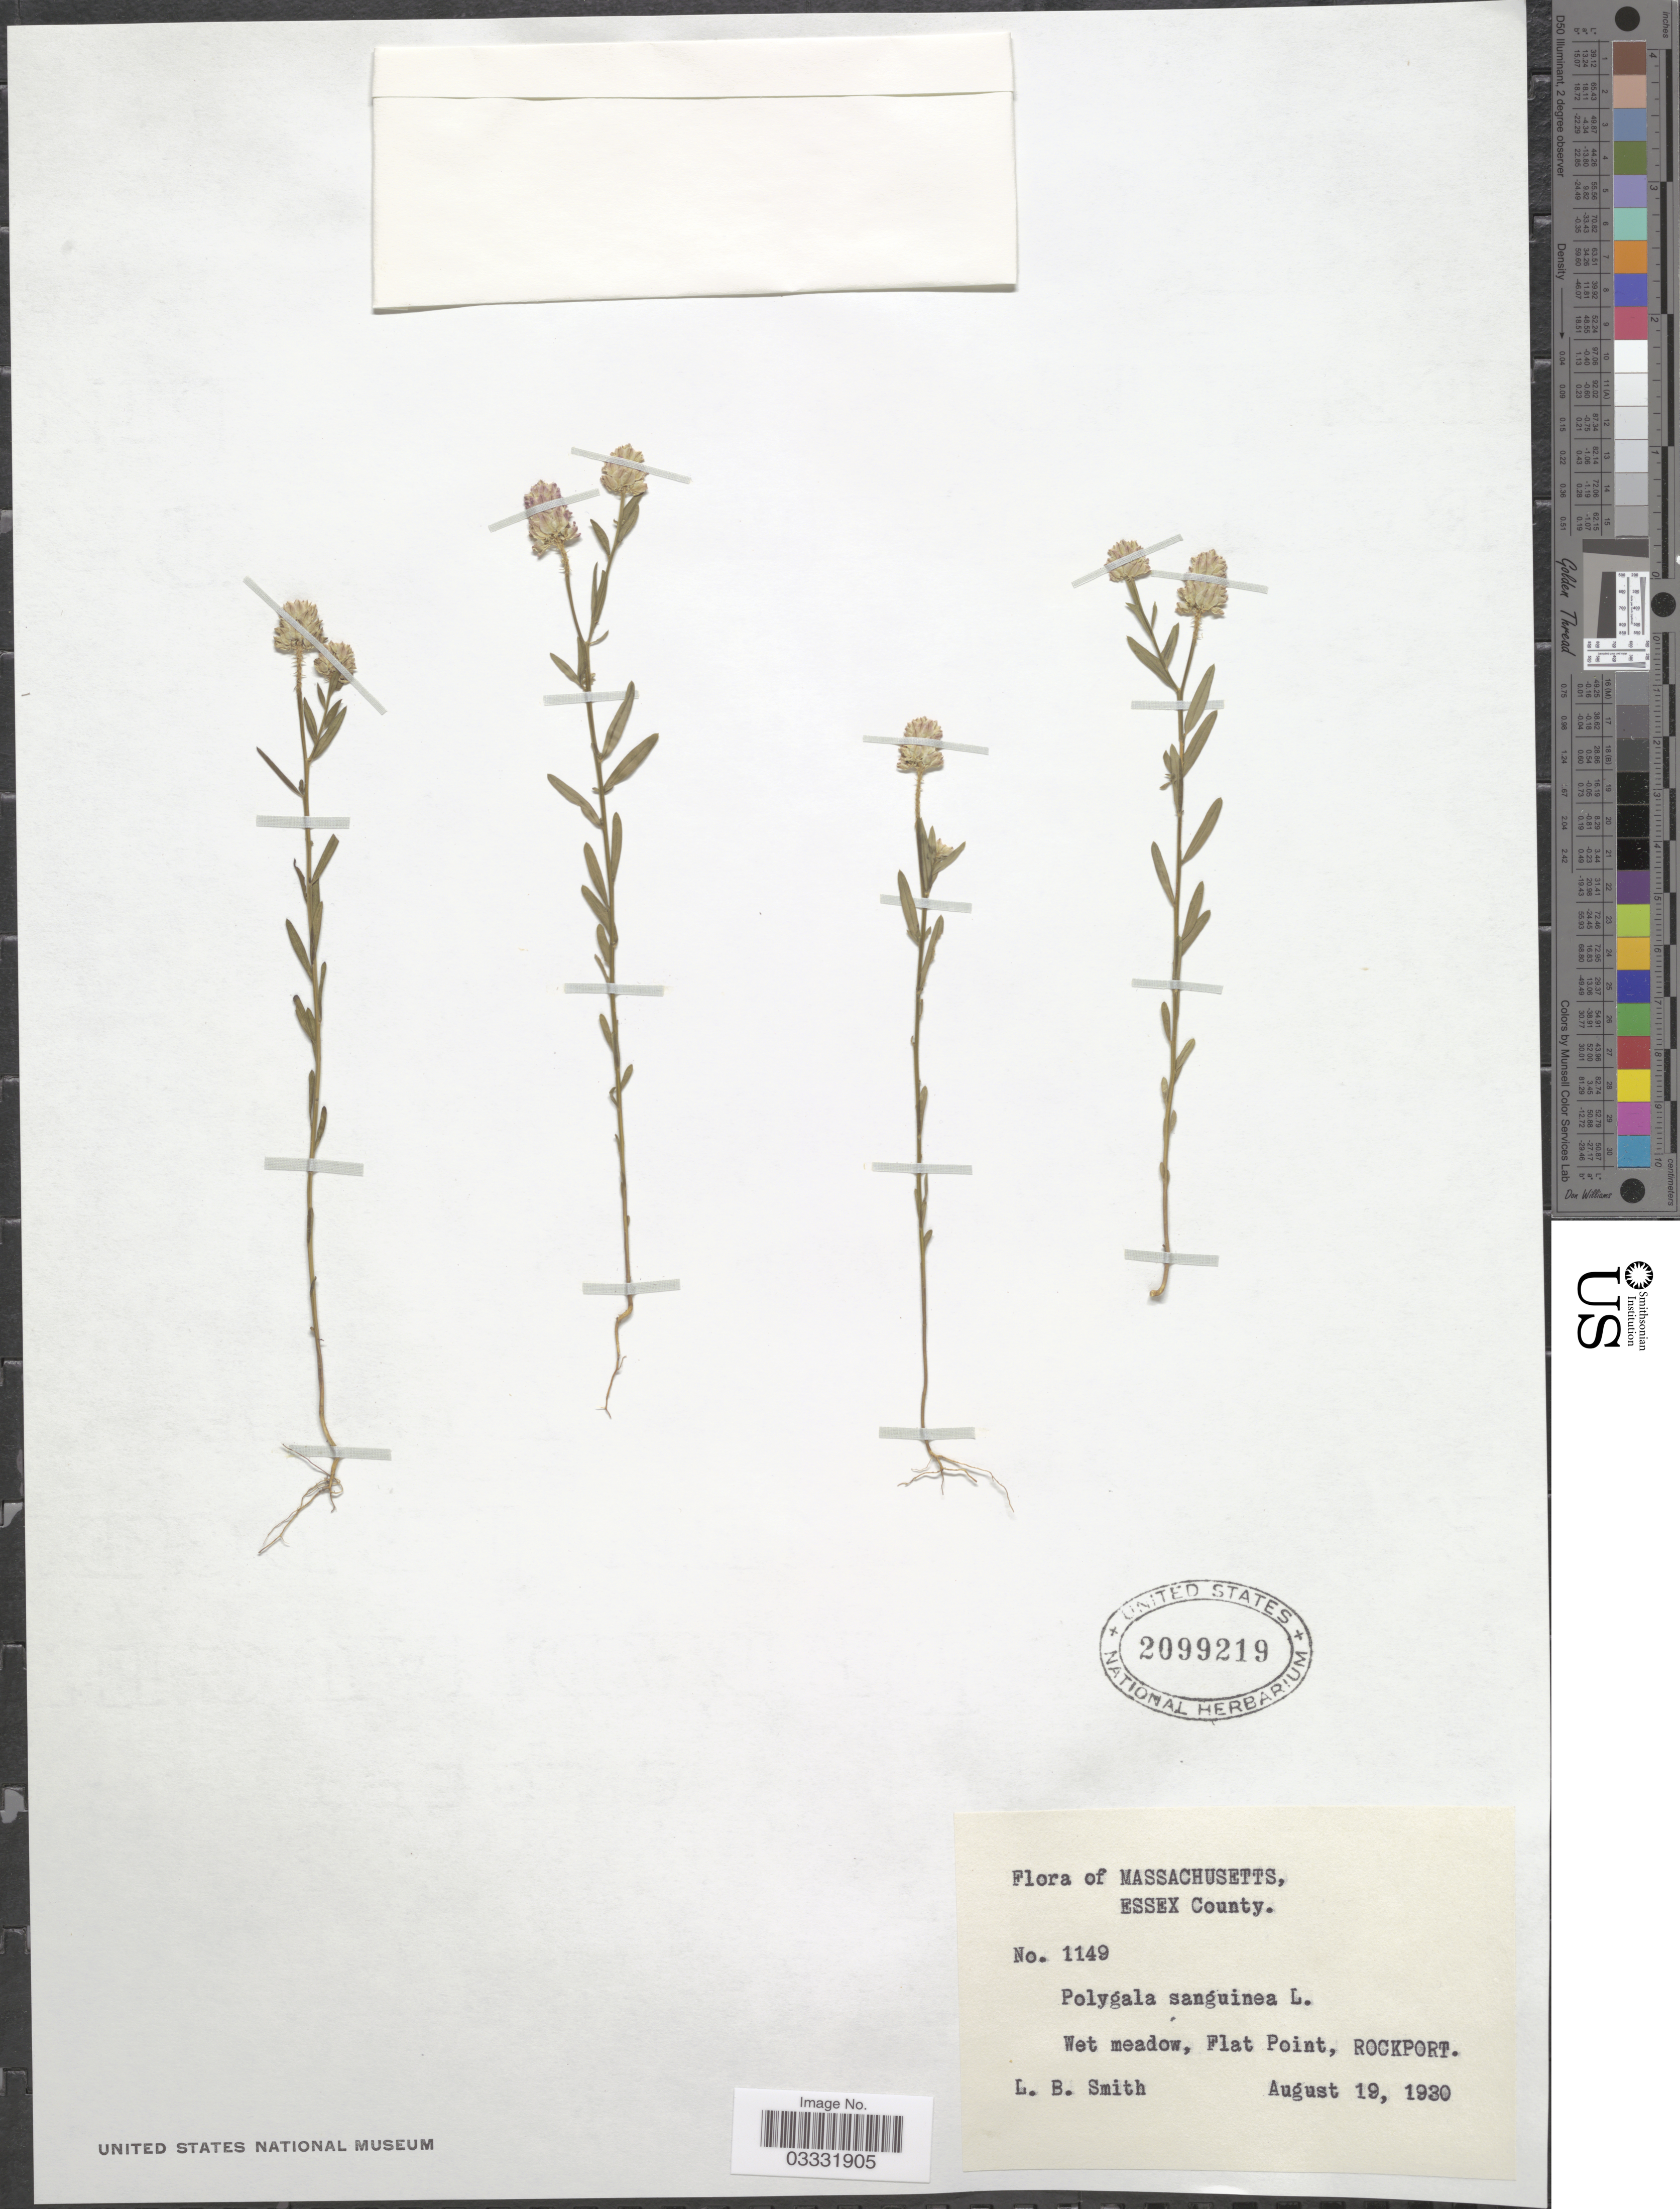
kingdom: Plantae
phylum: Tracheophyta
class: Magnoliopsida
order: Fabales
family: Polygalaceae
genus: Polygala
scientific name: Polygala sanguinea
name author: L.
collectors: L. Smith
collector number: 1149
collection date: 1930-08-19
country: United States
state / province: Massachusetts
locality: Essex County. Wet meadow, Flat Point, Rockport.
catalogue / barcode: US 2099219